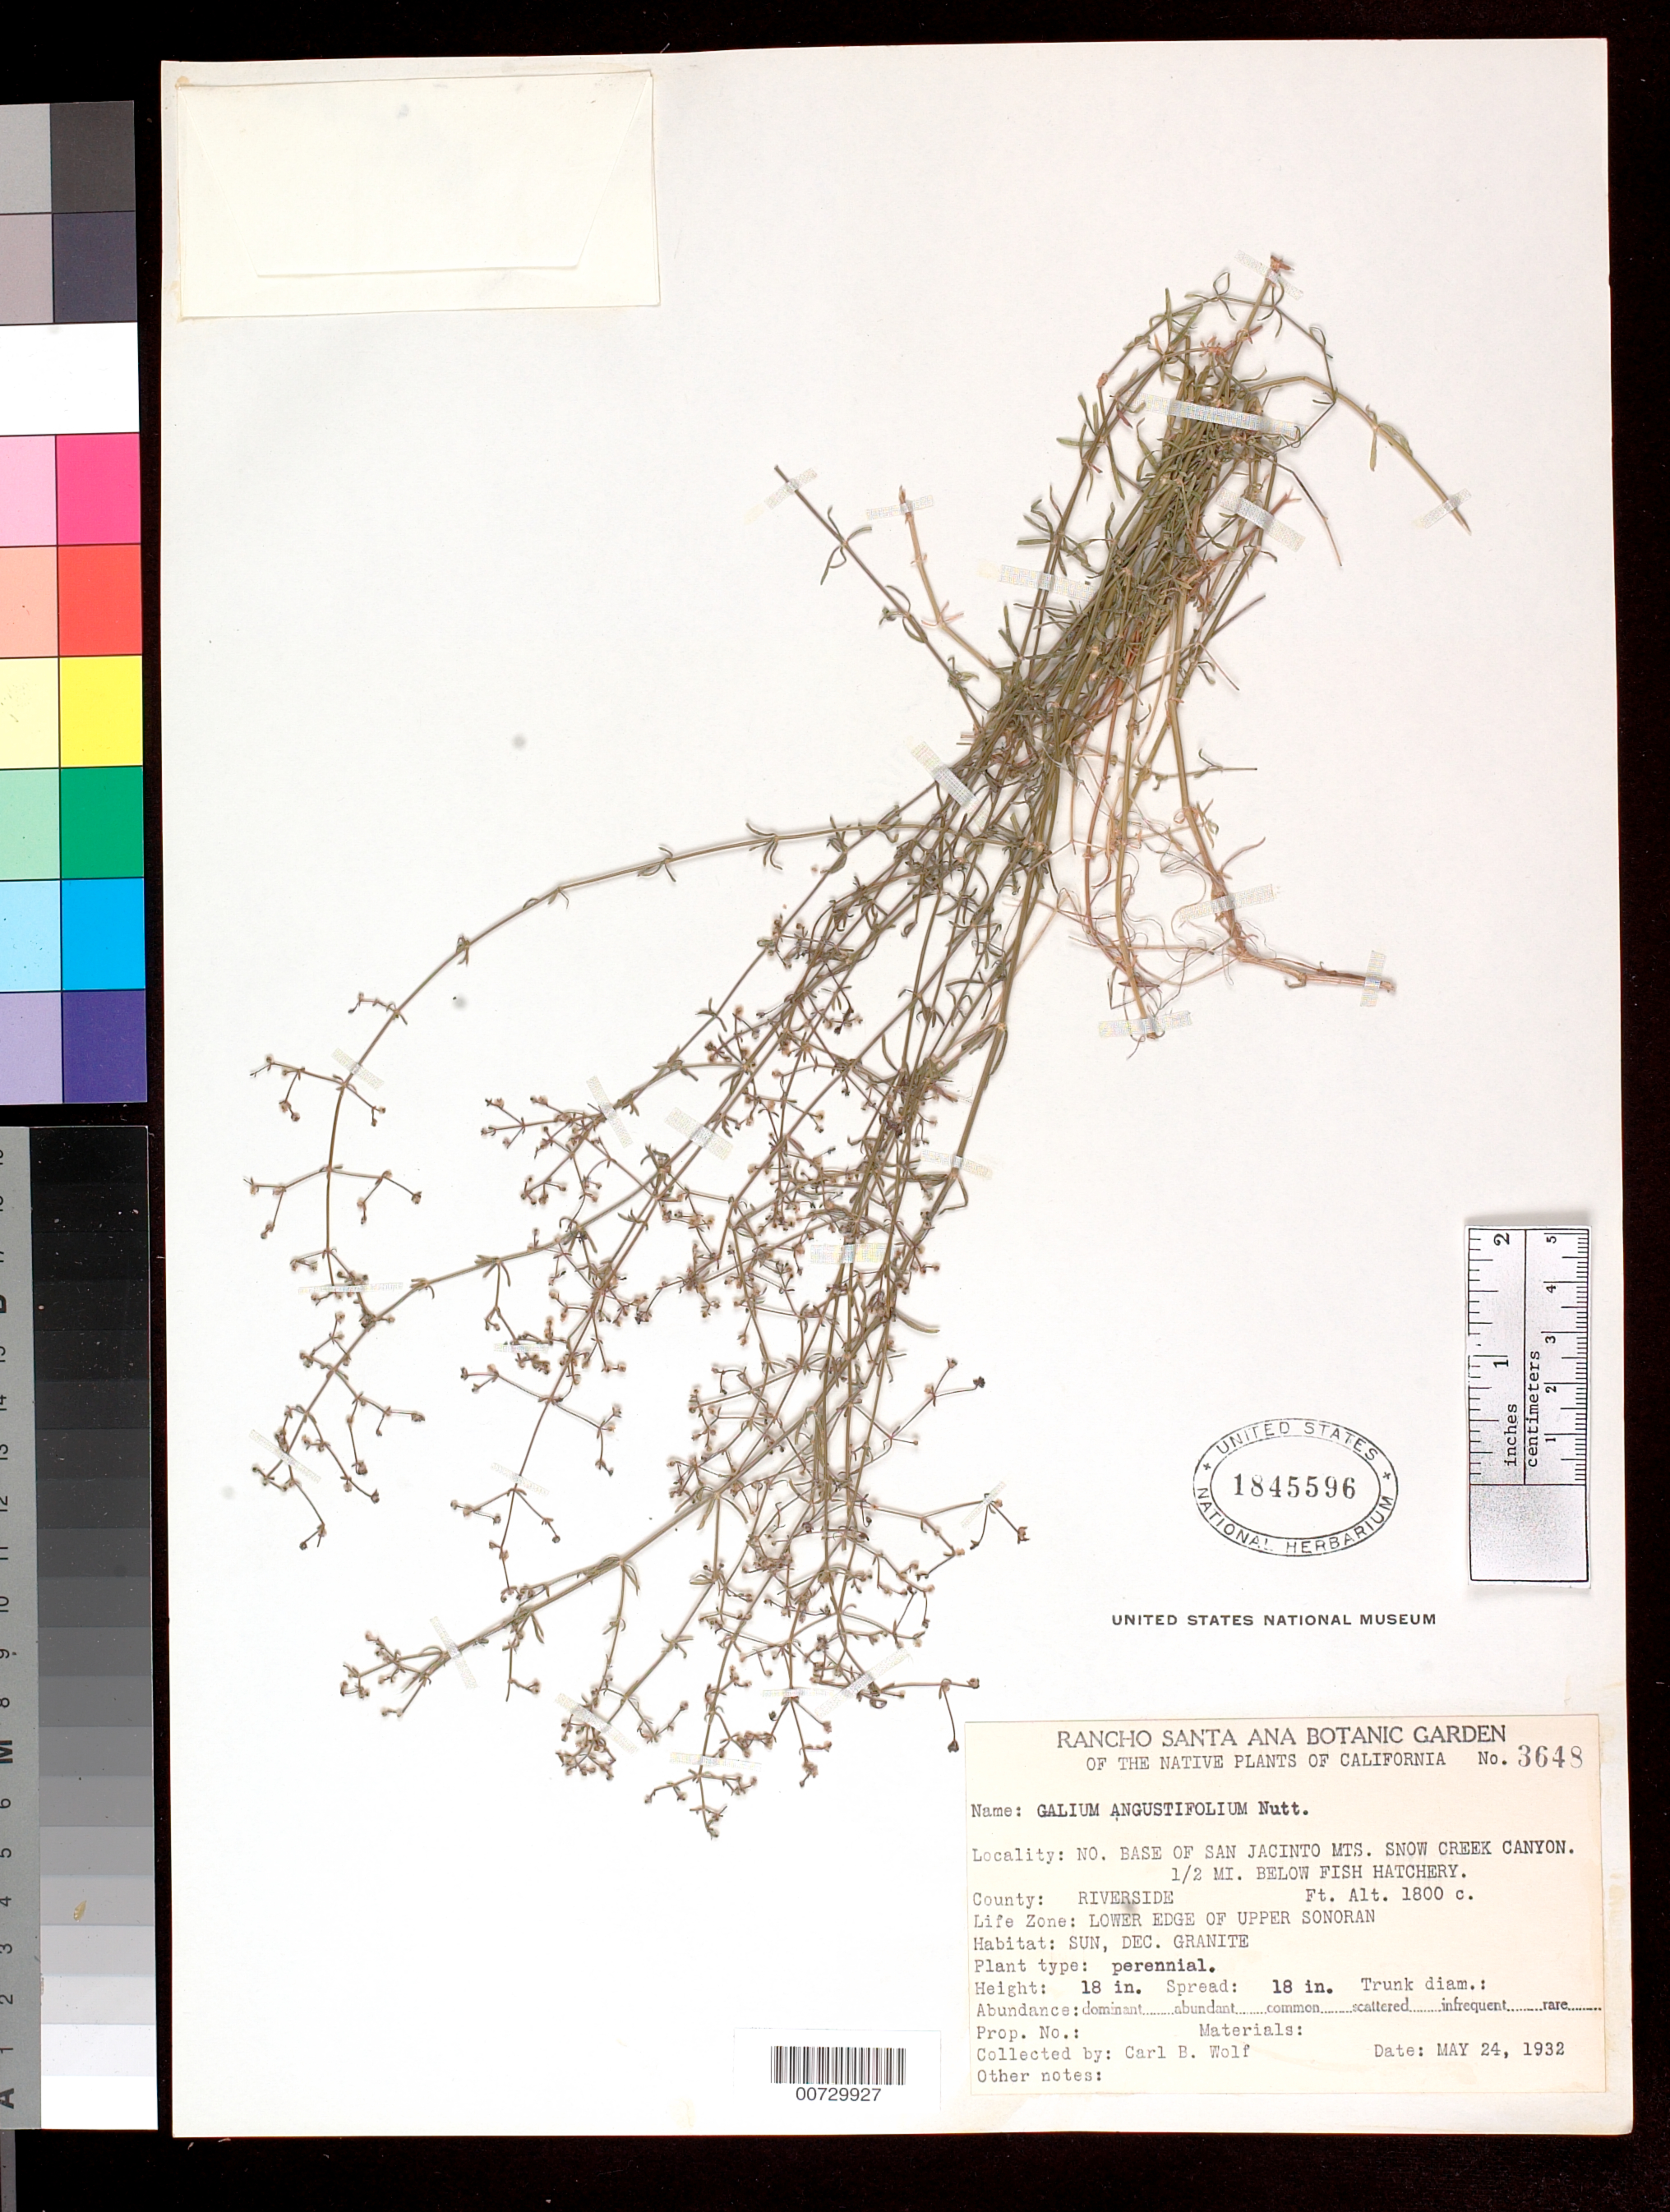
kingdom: Plantae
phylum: Tracheophyta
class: Magnoliopsida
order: Gentianales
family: Rubiaceae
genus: Galium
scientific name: Galium angustifolium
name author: Nutt.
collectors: C. B. Wolf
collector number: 3648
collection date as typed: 24 May 1932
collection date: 1932-05-24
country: United States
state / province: California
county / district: Riverside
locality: Base of San Jacinto Mts. Snow creek canyon. 1/2 mi. below fish hatchery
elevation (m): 549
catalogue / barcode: US 1845596